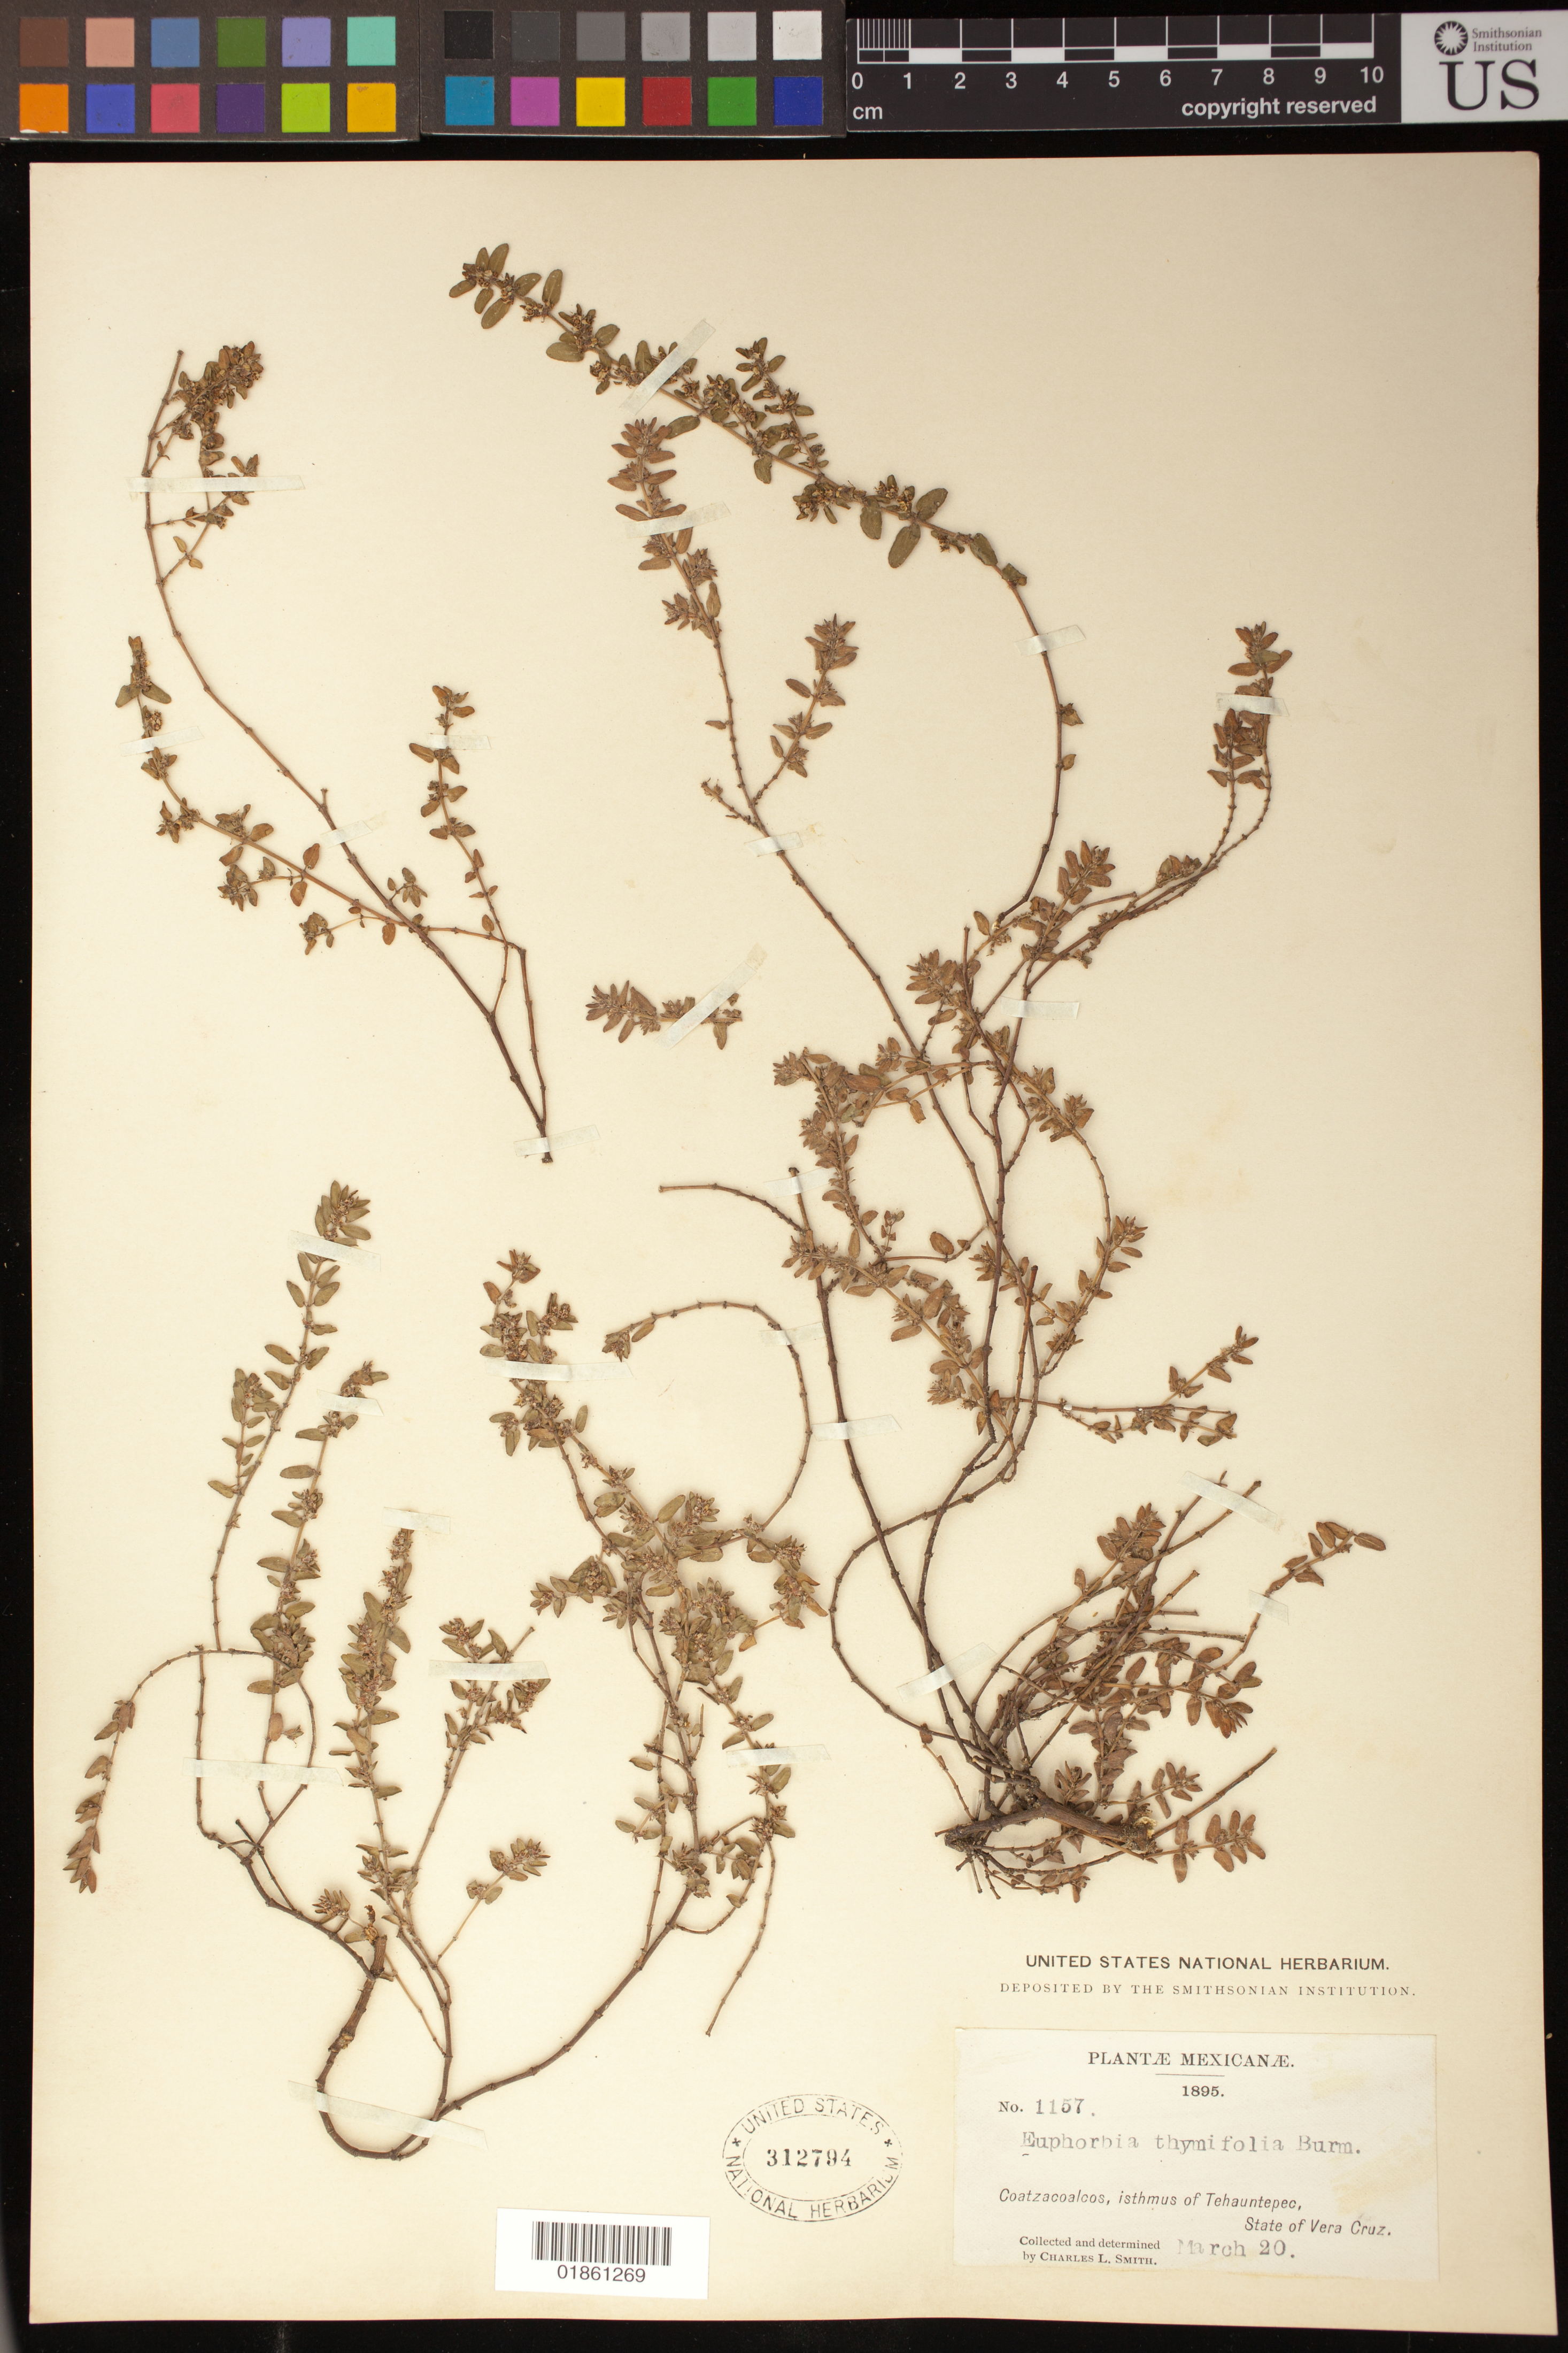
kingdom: Plantae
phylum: Tracheophyta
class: Magnoliopsida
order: Malpighiales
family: Euphorbiaceae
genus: Euphorbia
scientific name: Euphorbia sp.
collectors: C. L. Smith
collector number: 1157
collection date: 1895-03-20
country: Mexico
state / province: Veracruz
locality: Coatzacoalcos, isthmus of Tehuantepec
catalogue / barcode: US 312794